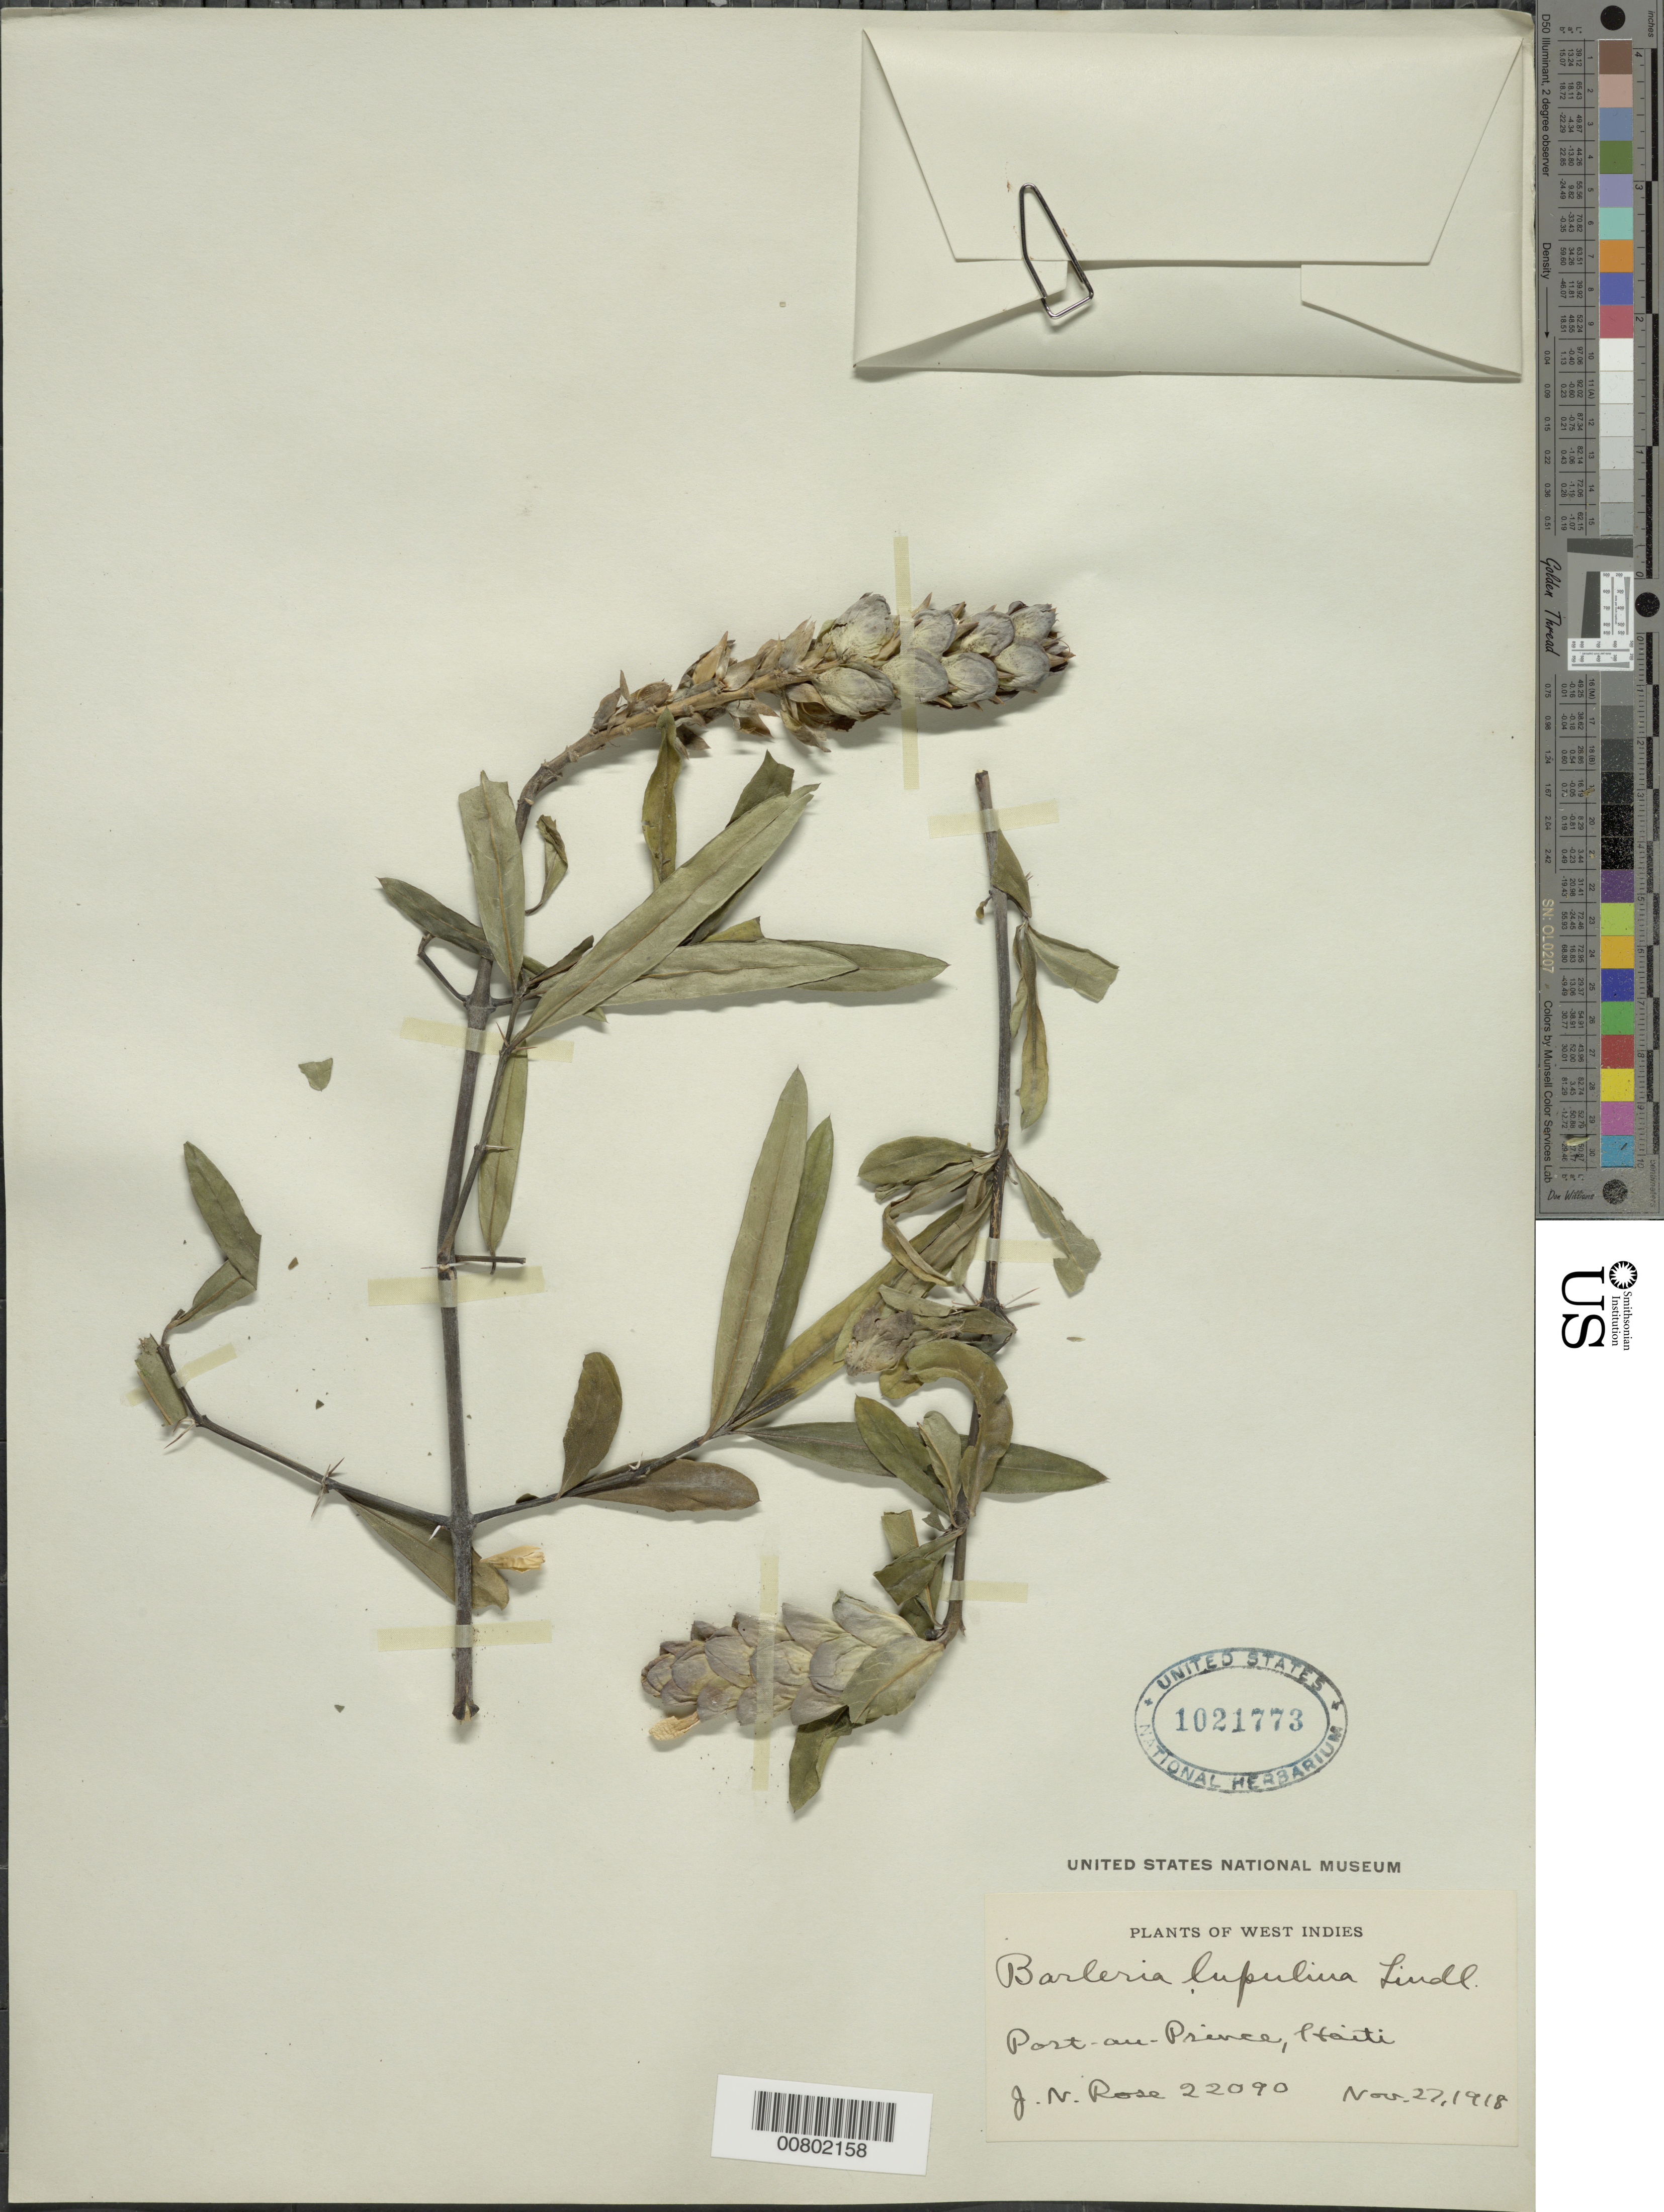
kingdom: Plantae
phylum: Tracheophyta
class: Magnoliopsida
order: Lamiales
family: Acanthaceae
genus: Barleria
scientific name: Barleria lupulina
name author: Lindl.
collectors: J. N. Rose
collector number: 22090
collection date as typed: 27 Nov 1918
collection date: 1918-11-27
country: Haiti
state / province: Óuest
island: Hispaniola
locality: Port-au-Prince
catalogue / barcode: US 1021773